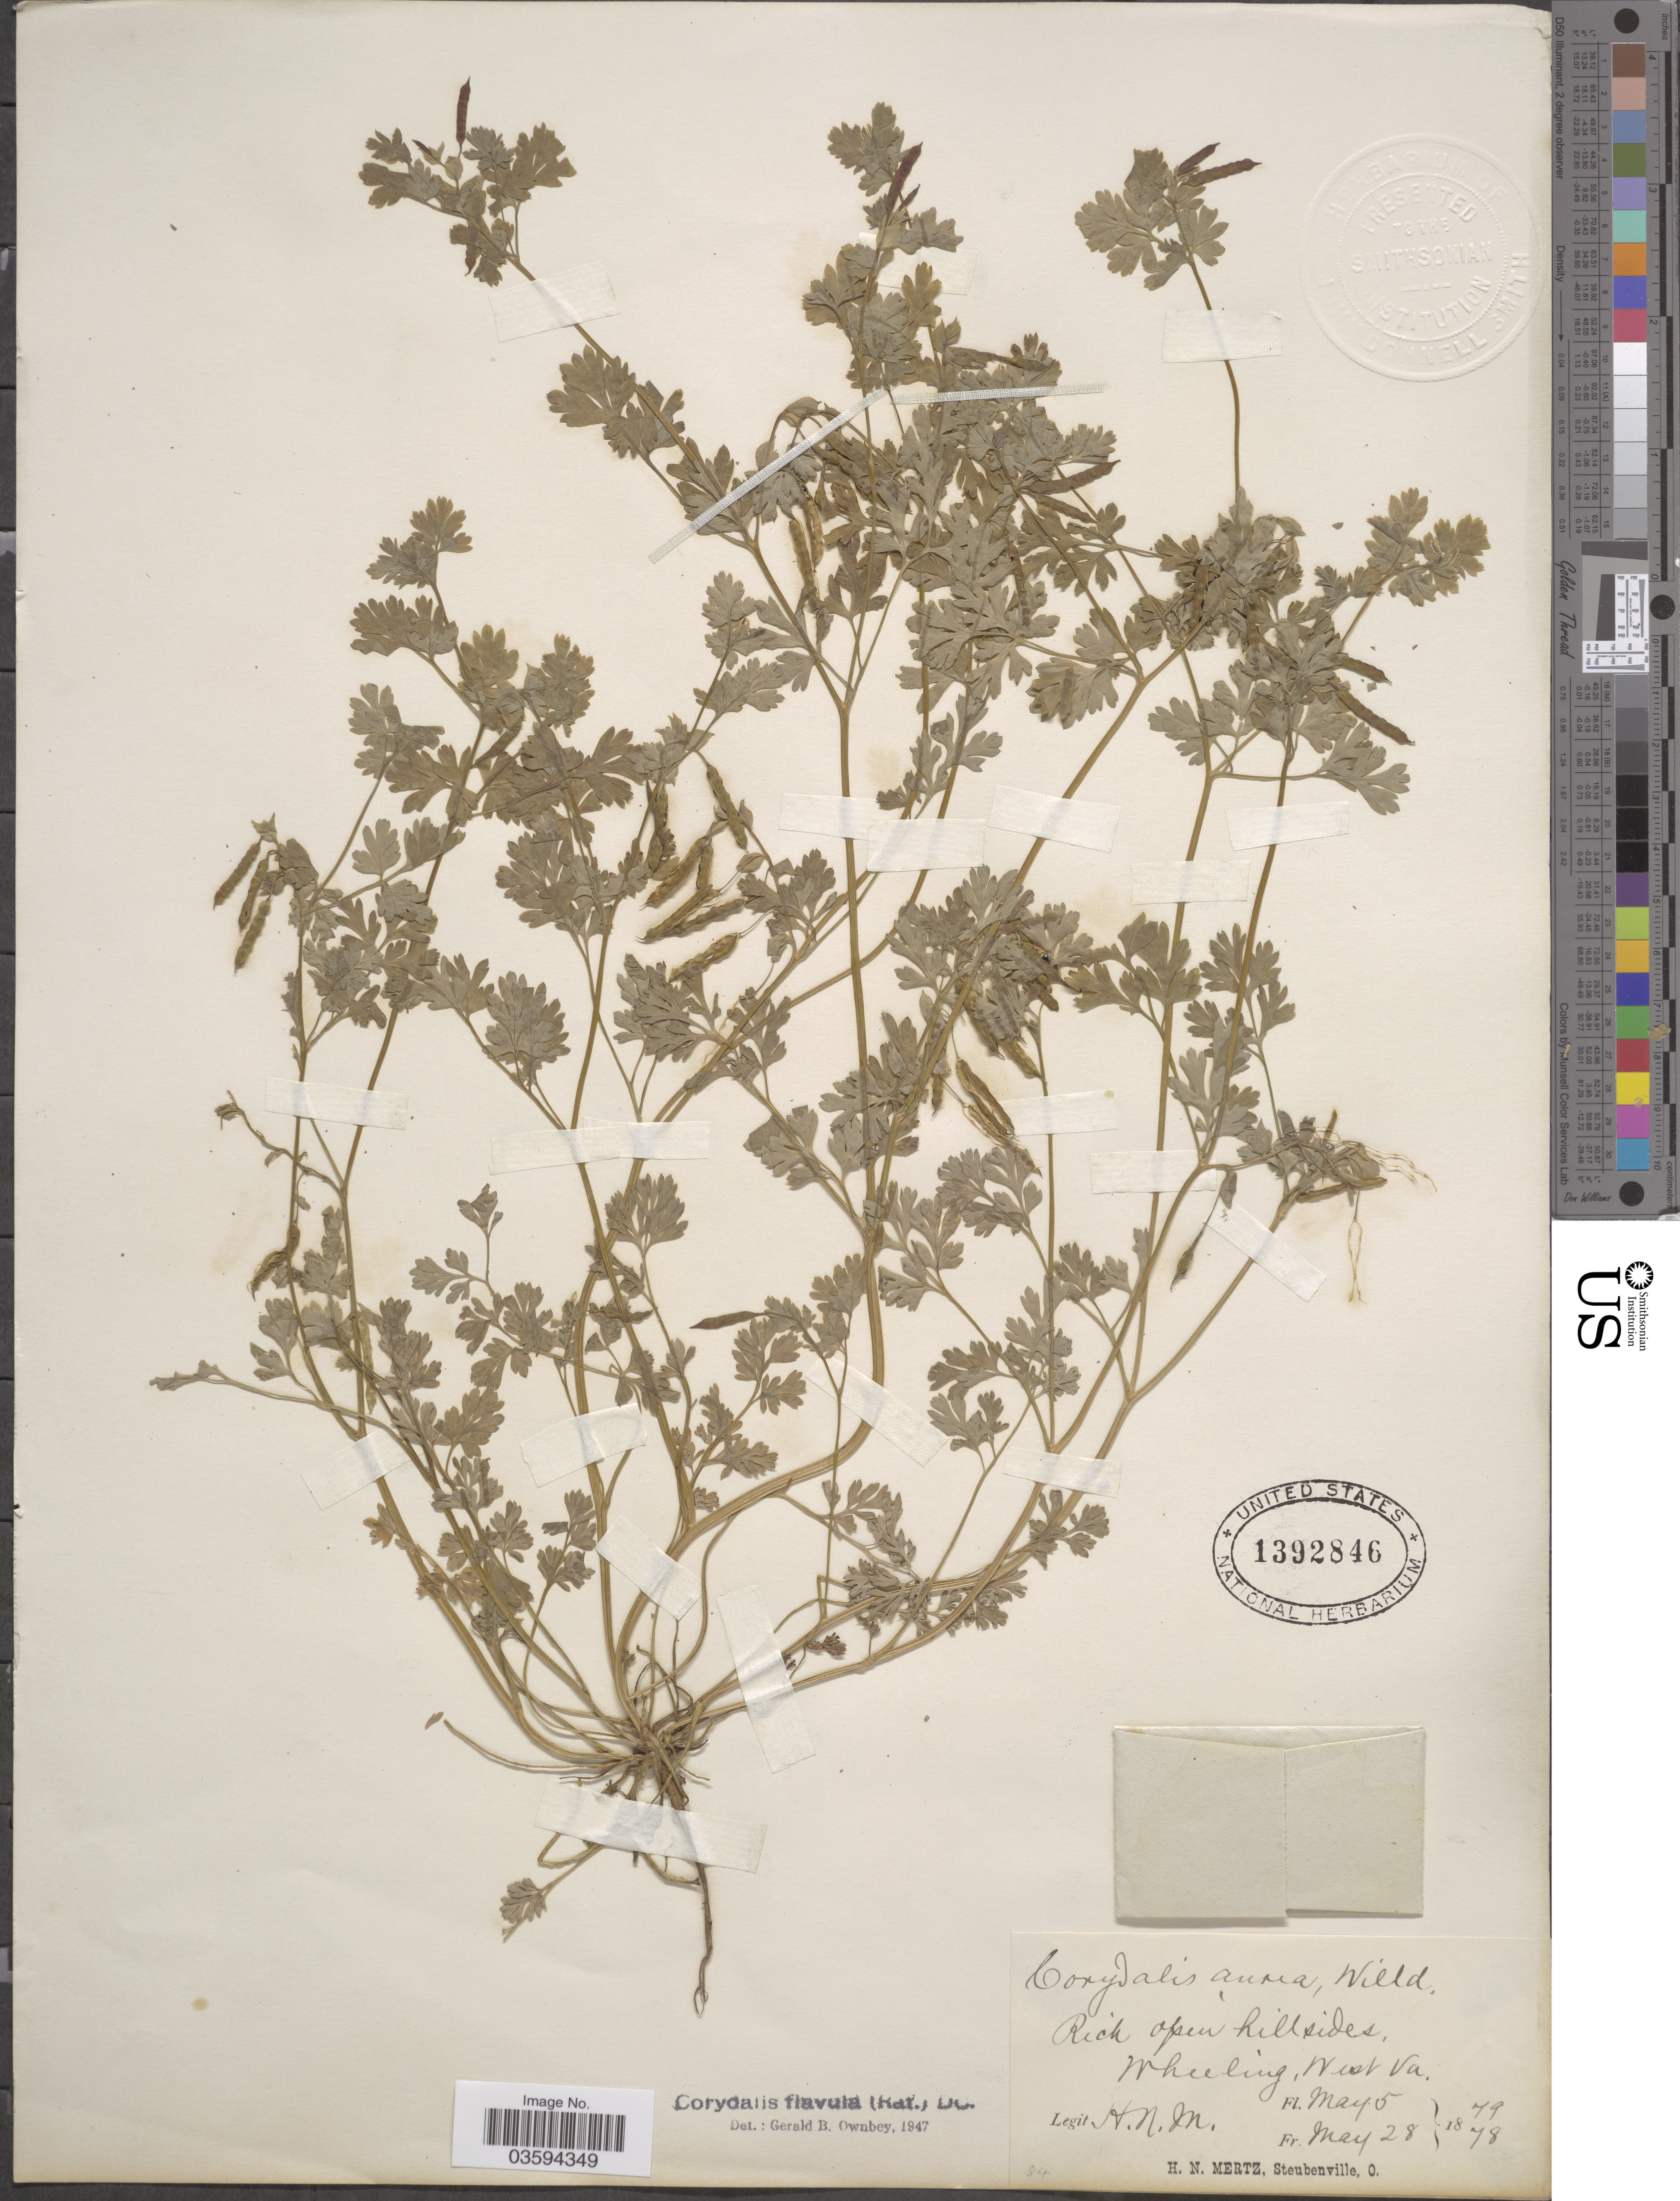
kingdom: Plantae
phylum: Tracheophyta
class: Magnoliopsida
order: Ranunculales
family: Papaveraceae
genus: Corydalis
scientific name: Corydalis flavula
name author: (Raf.) DC.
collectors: H. Mertz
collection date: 1878-05-05/1879-05-28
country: United States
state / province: West Virginia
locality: Rich open hillsides, Wheeling.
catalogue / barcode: US 1392846